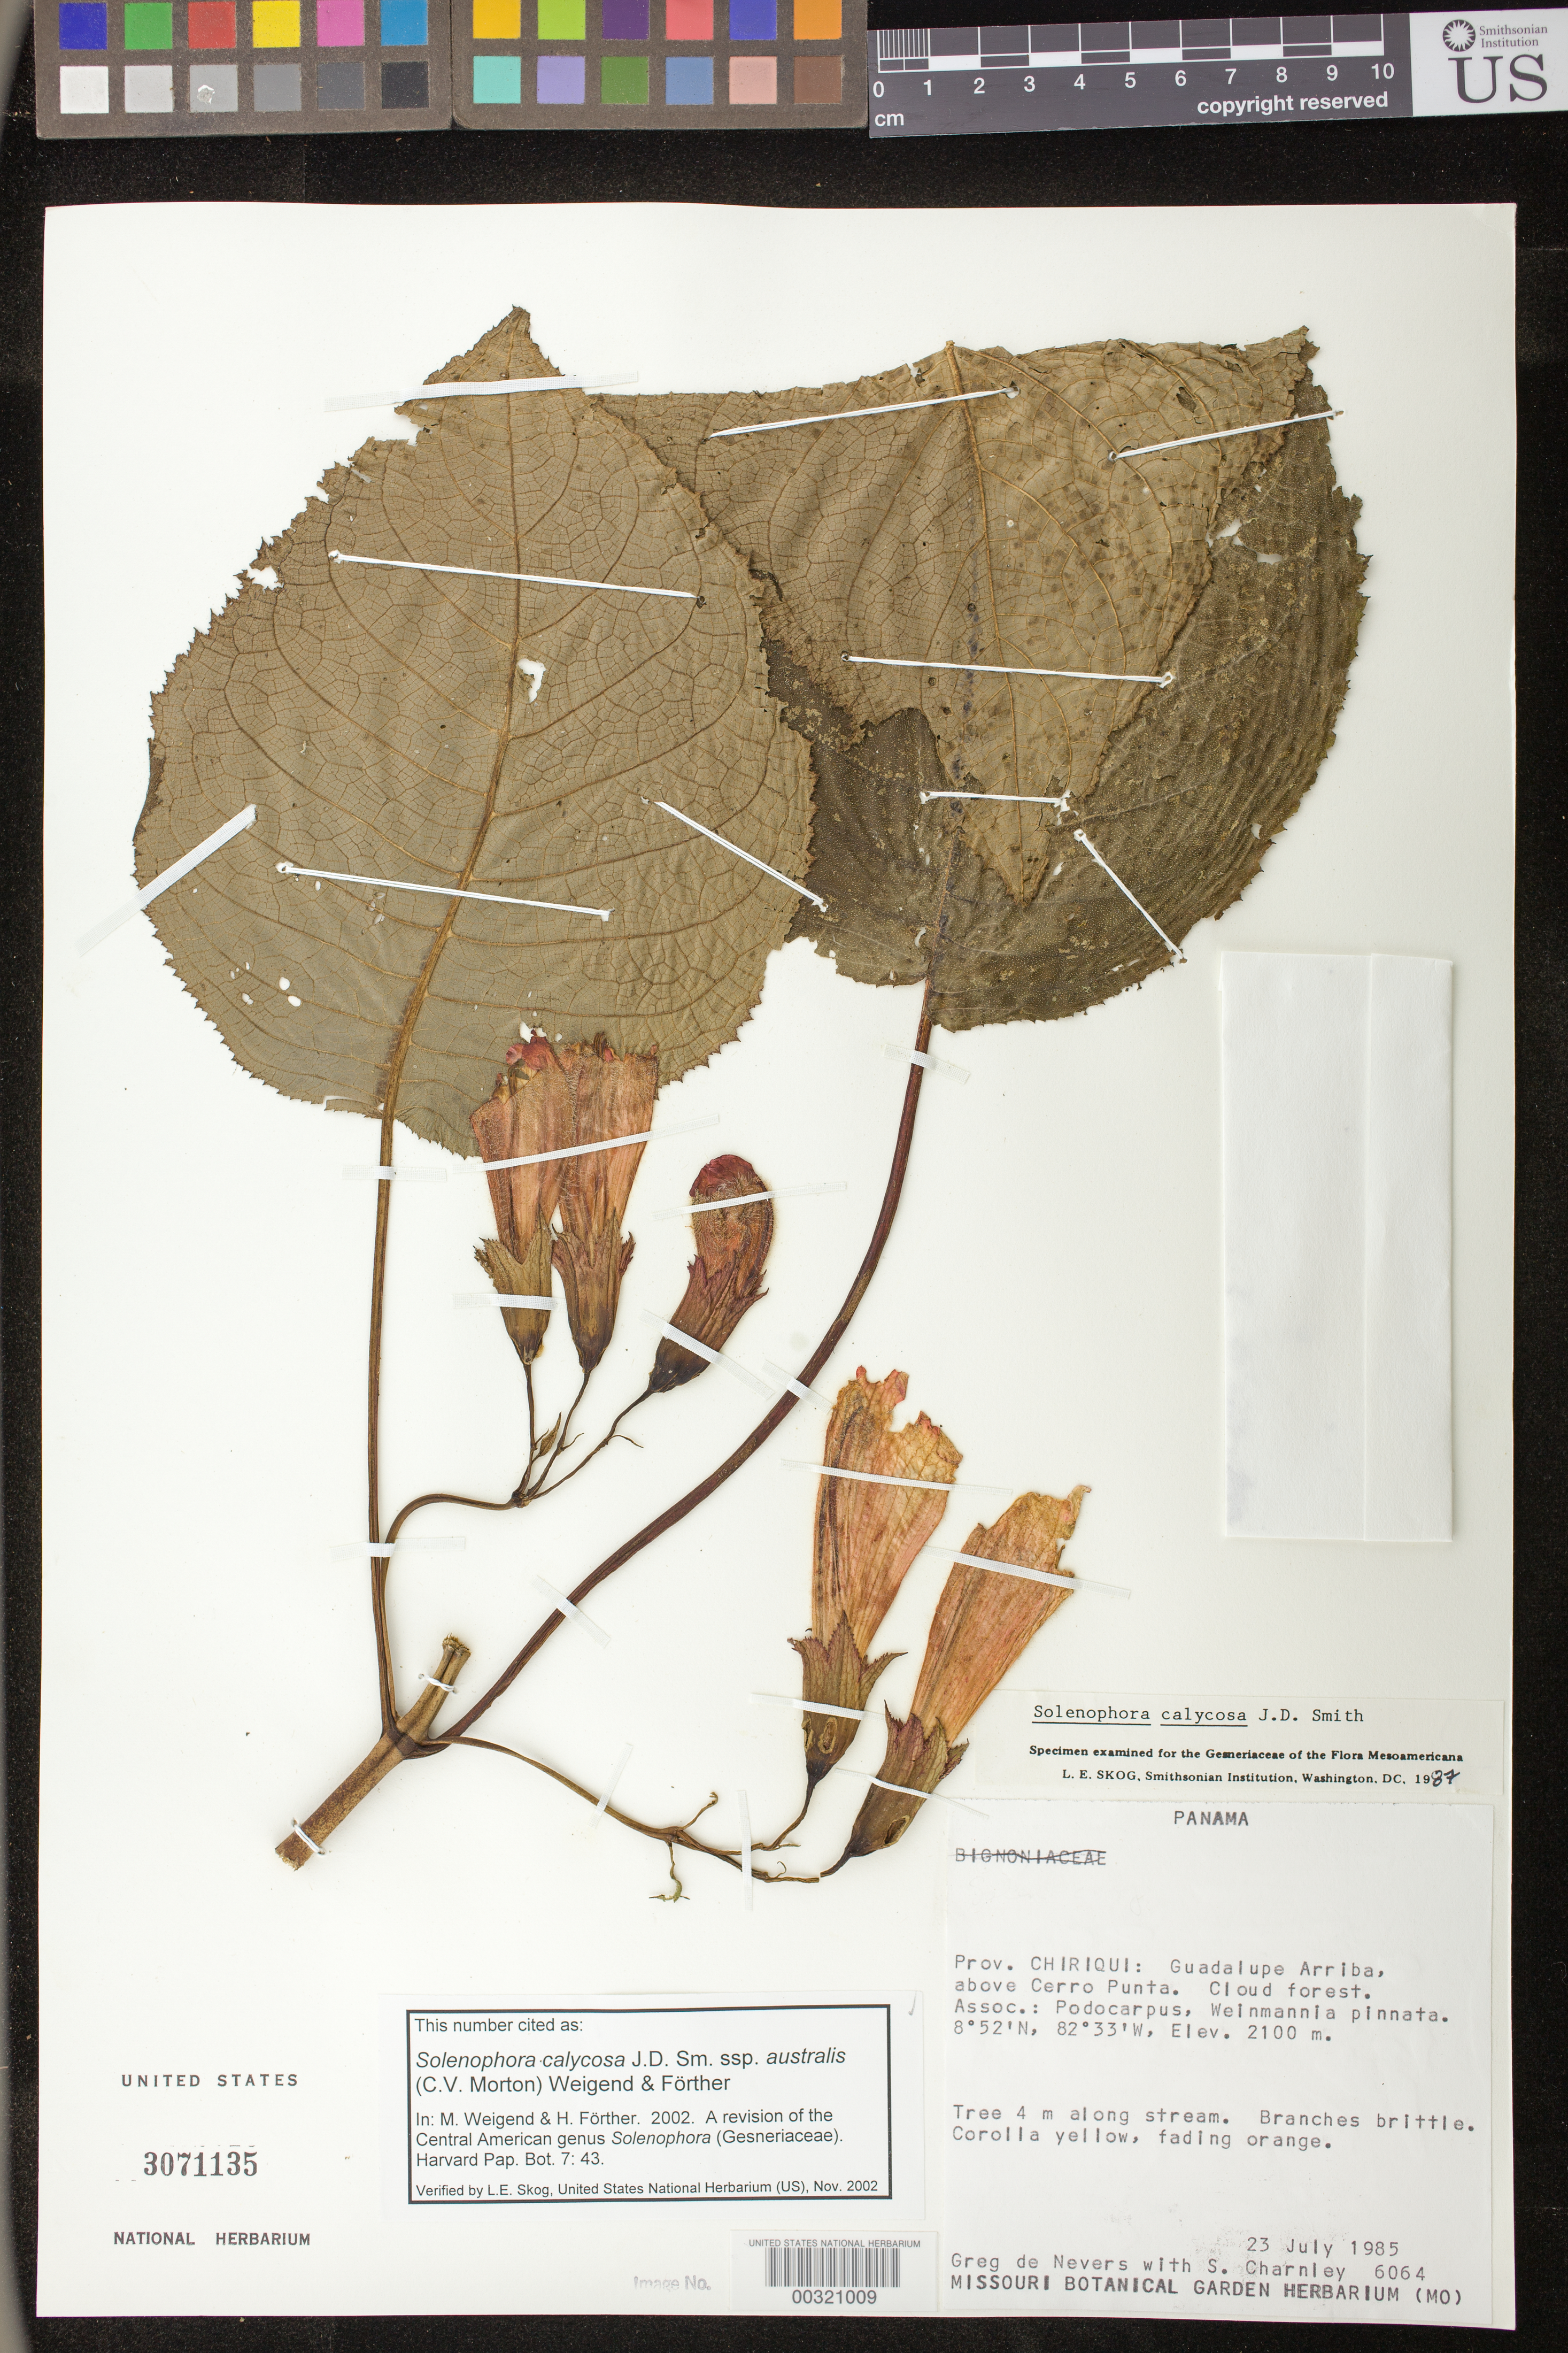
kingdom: Plantae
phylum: Tracheophyta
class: Magnoliopsida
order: Lamiales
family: Gesneriaceae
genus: Solenophora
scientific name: Solenophora calycosa subsp. australis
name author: (C.V. Morton) Weigend & Förther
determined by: Weigend; Förther, Harald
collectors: G. C. de Nevers & S. Charnley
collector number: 6064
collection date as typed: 23 Jul 1985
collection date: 1985-07-23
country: Panama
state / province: Chiriquí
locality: Guadalupe Arriba, above Cerro Punta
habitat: Cloud forest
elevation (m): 2100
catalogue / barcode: US 3071135